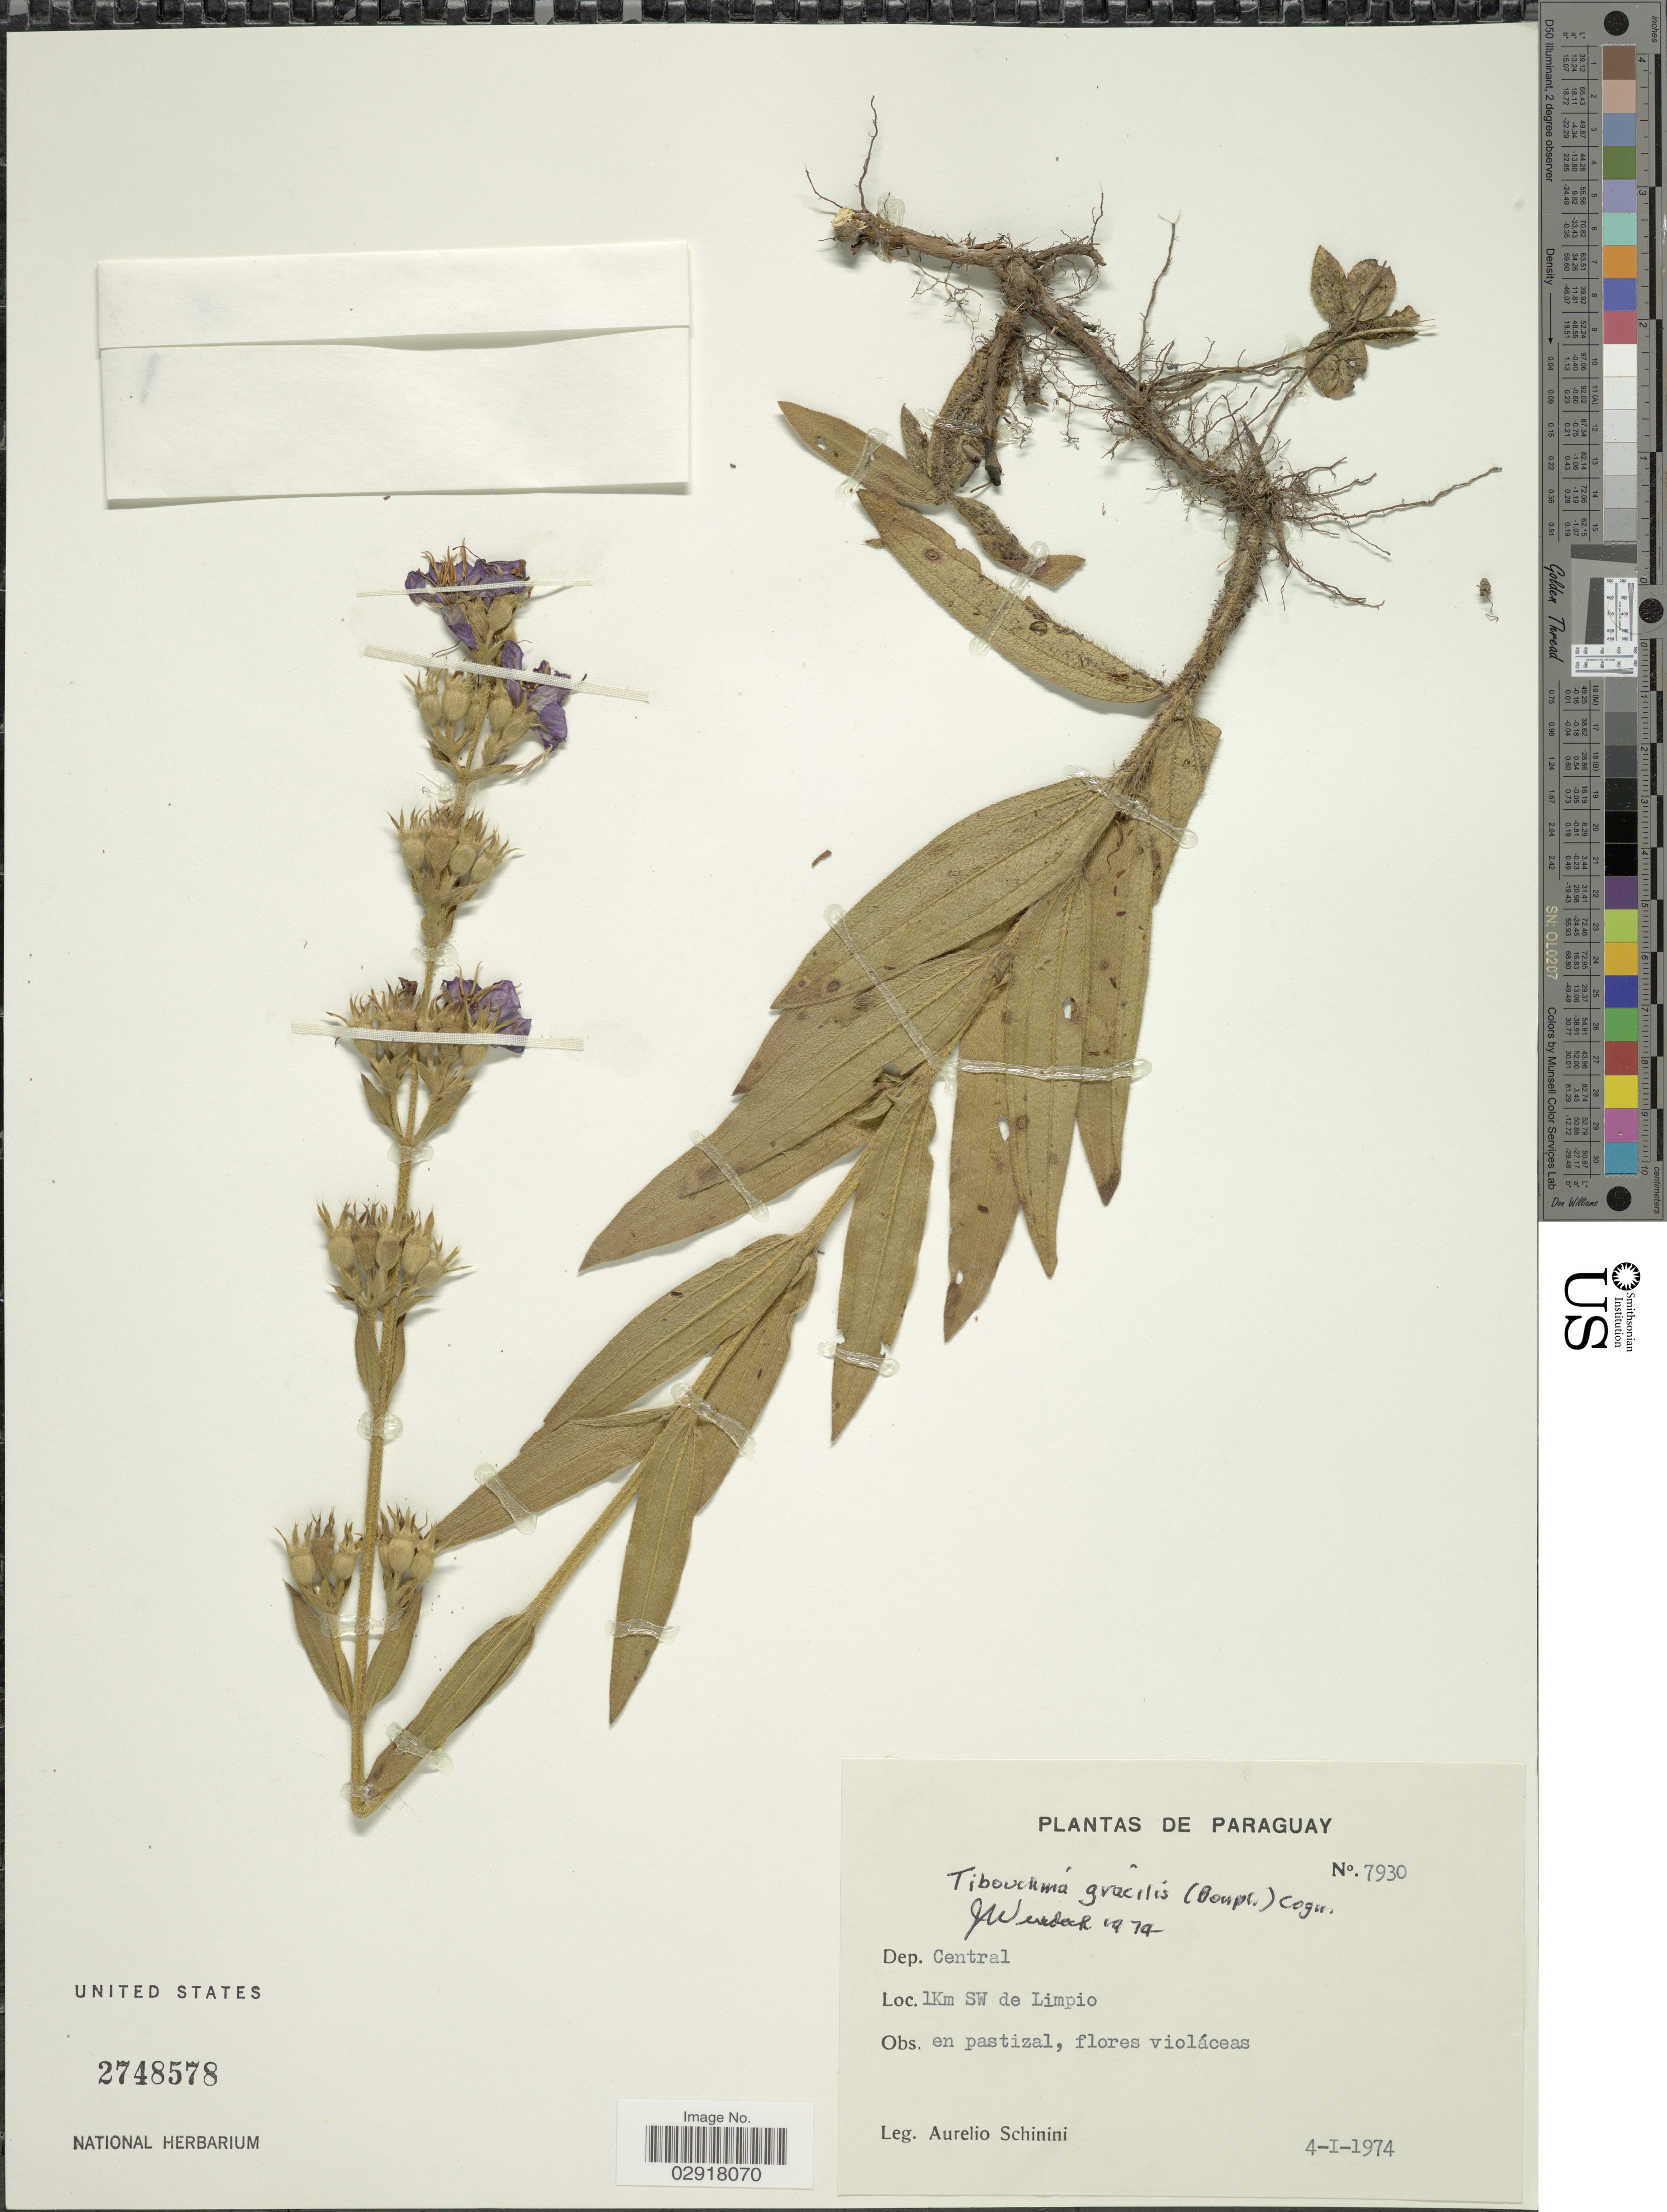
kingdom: Plantae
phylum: Tracheophyta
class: Magnoliopsida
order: Myrtales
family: Melastomataceae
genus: Chaetogastra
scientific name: Chaetogastra gracilis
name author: (Bonpl.) DC.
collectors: A. Schinini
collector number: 7930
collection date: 1974-01-04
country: Paraguay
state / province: Central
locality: Dep. Central. 1Km SW de Limpio.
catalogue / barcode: US 2748578